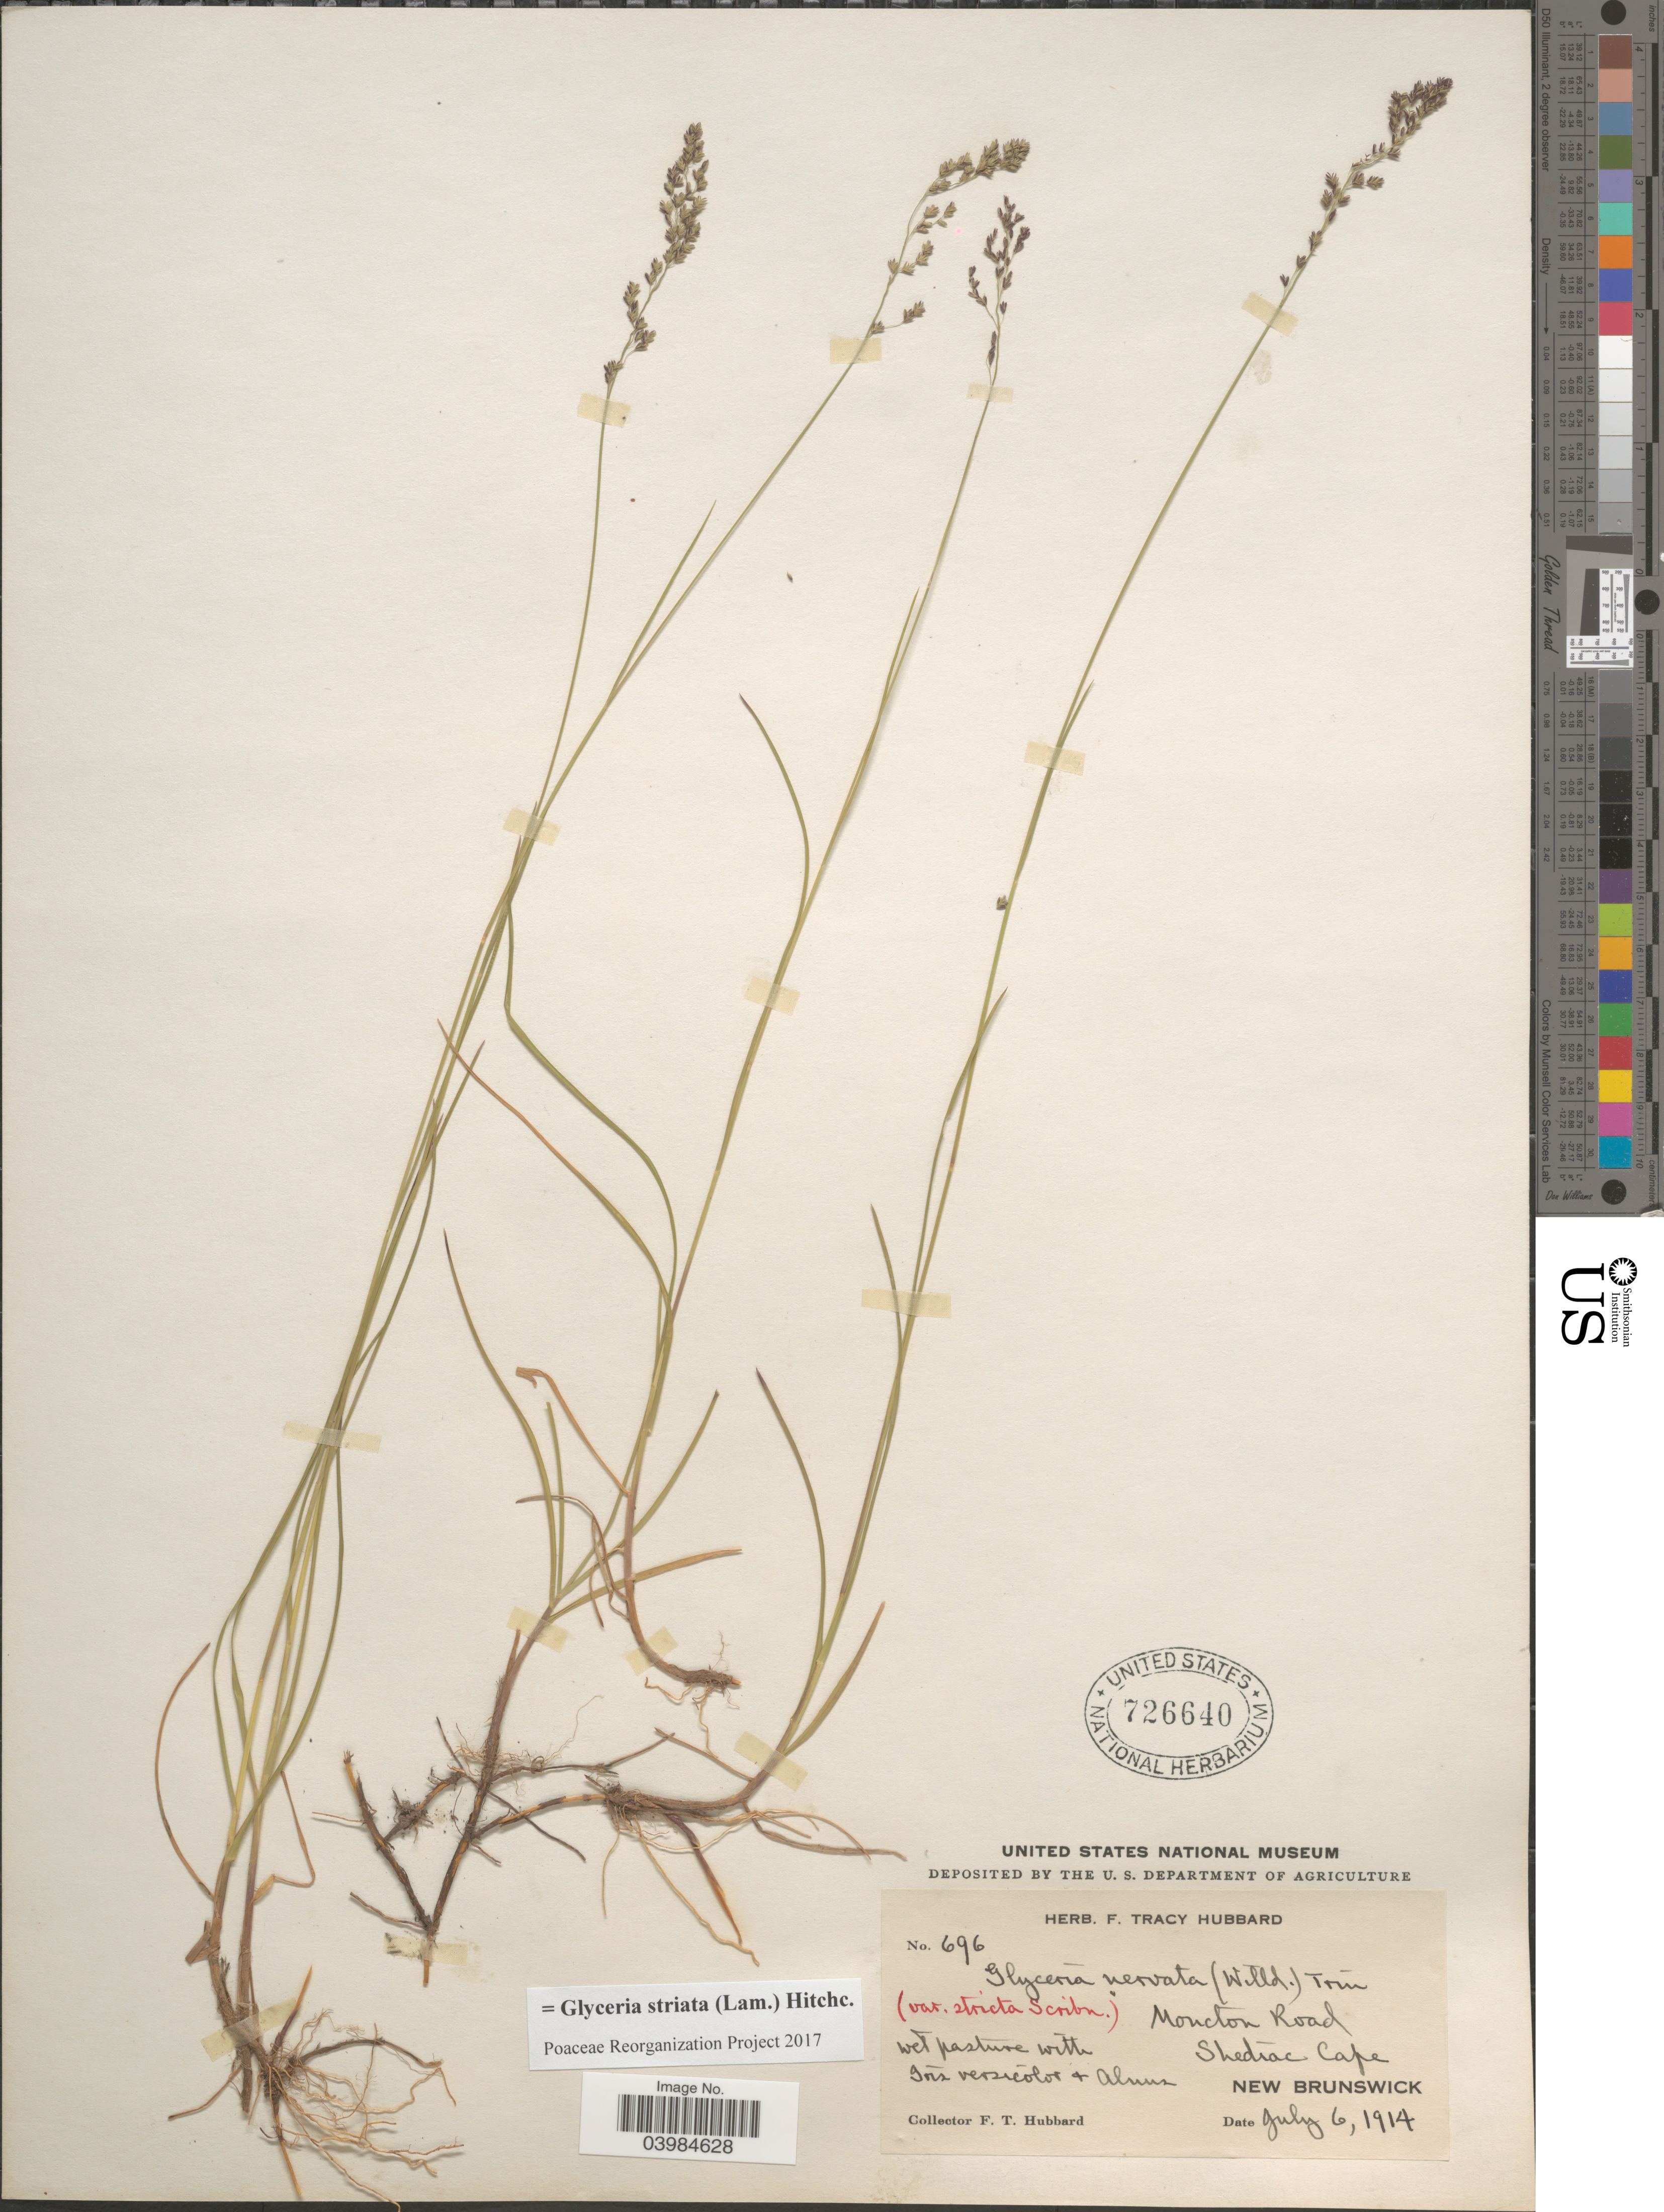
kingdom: Plantae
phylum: Tracheophyta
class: Liliopsida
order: Poales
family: Poaceae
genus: Glyceria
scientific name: Glyceria striata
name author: (Lam.) Hitchc.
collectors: F. T. Hubbard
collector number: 696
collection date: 1914-07-06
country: Canada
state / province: New Brunswick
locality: Moncton Road. Shediac Cape.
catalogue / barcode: US 726640